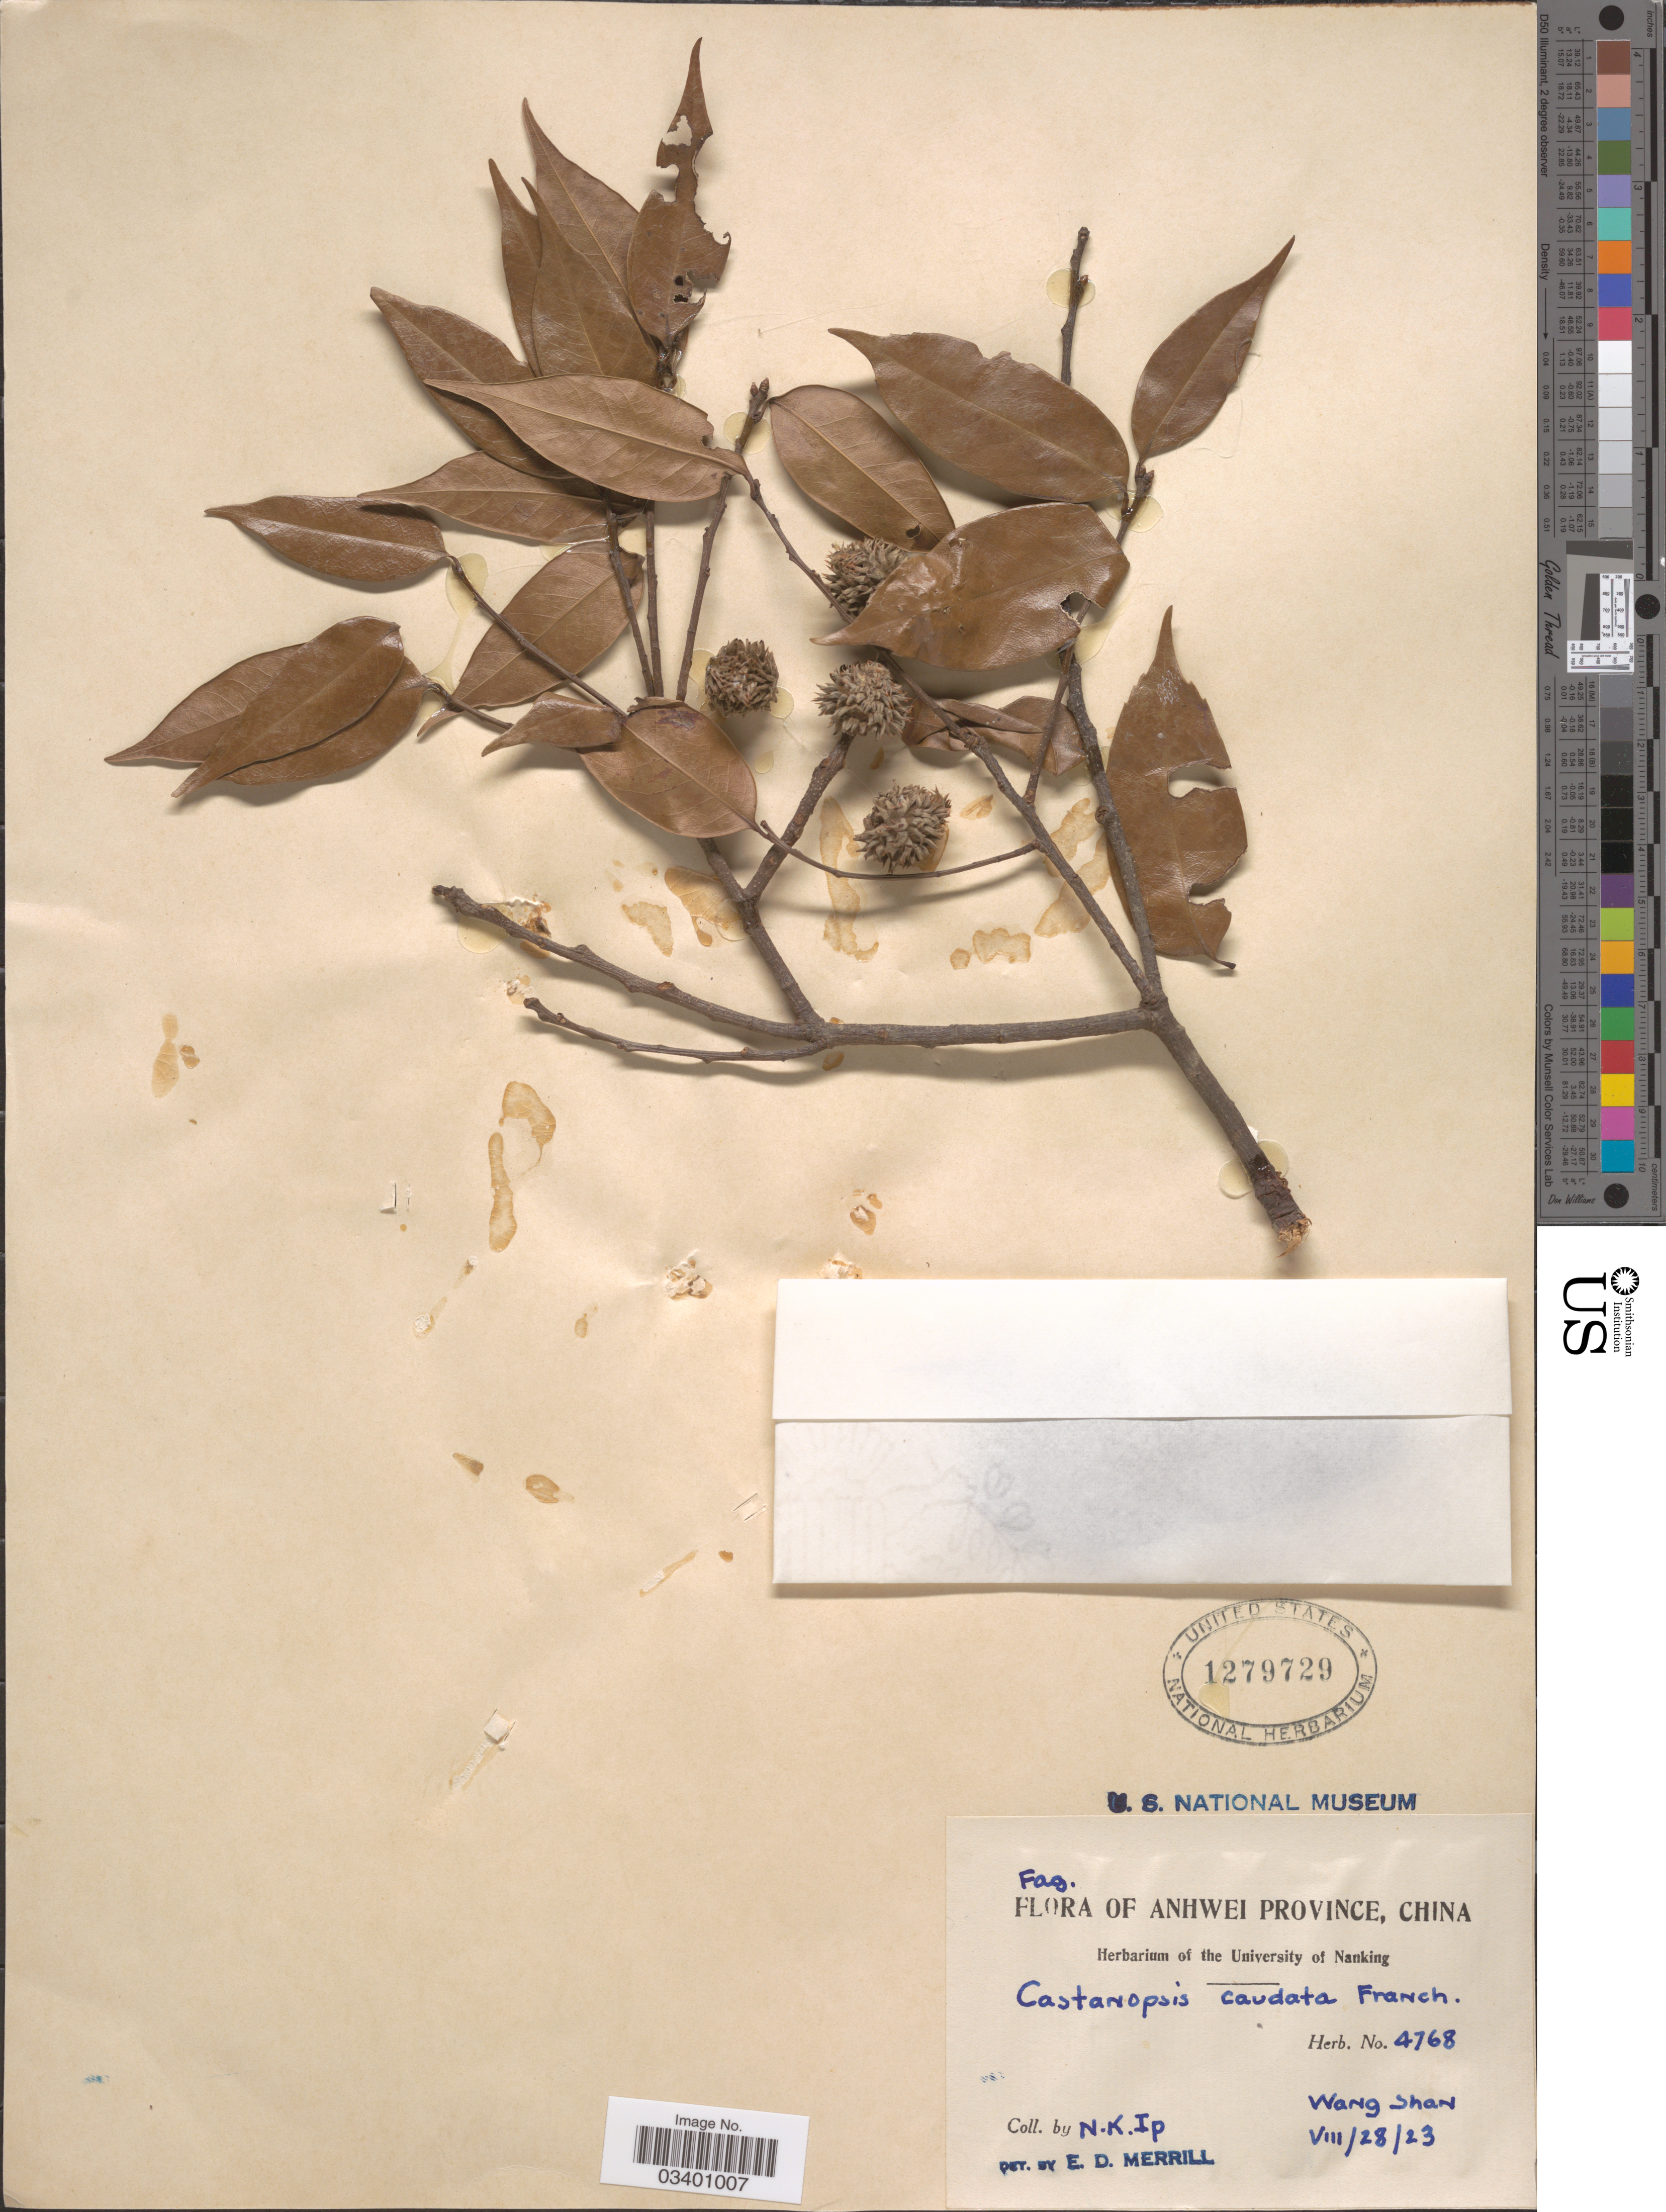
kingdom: Plantae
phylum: Tracheophyta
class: Magnoliopsida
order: Fagales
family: Fagaceae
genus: Castanopsis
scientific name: Castanopsis eyrei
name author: Tutcher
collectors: N. Ip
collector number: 4768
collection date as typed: Transcribed d/m/y: 28/8/23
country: China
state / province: Anhui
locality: Anhwei Province. Wang Shan.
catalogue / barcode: US 1279729